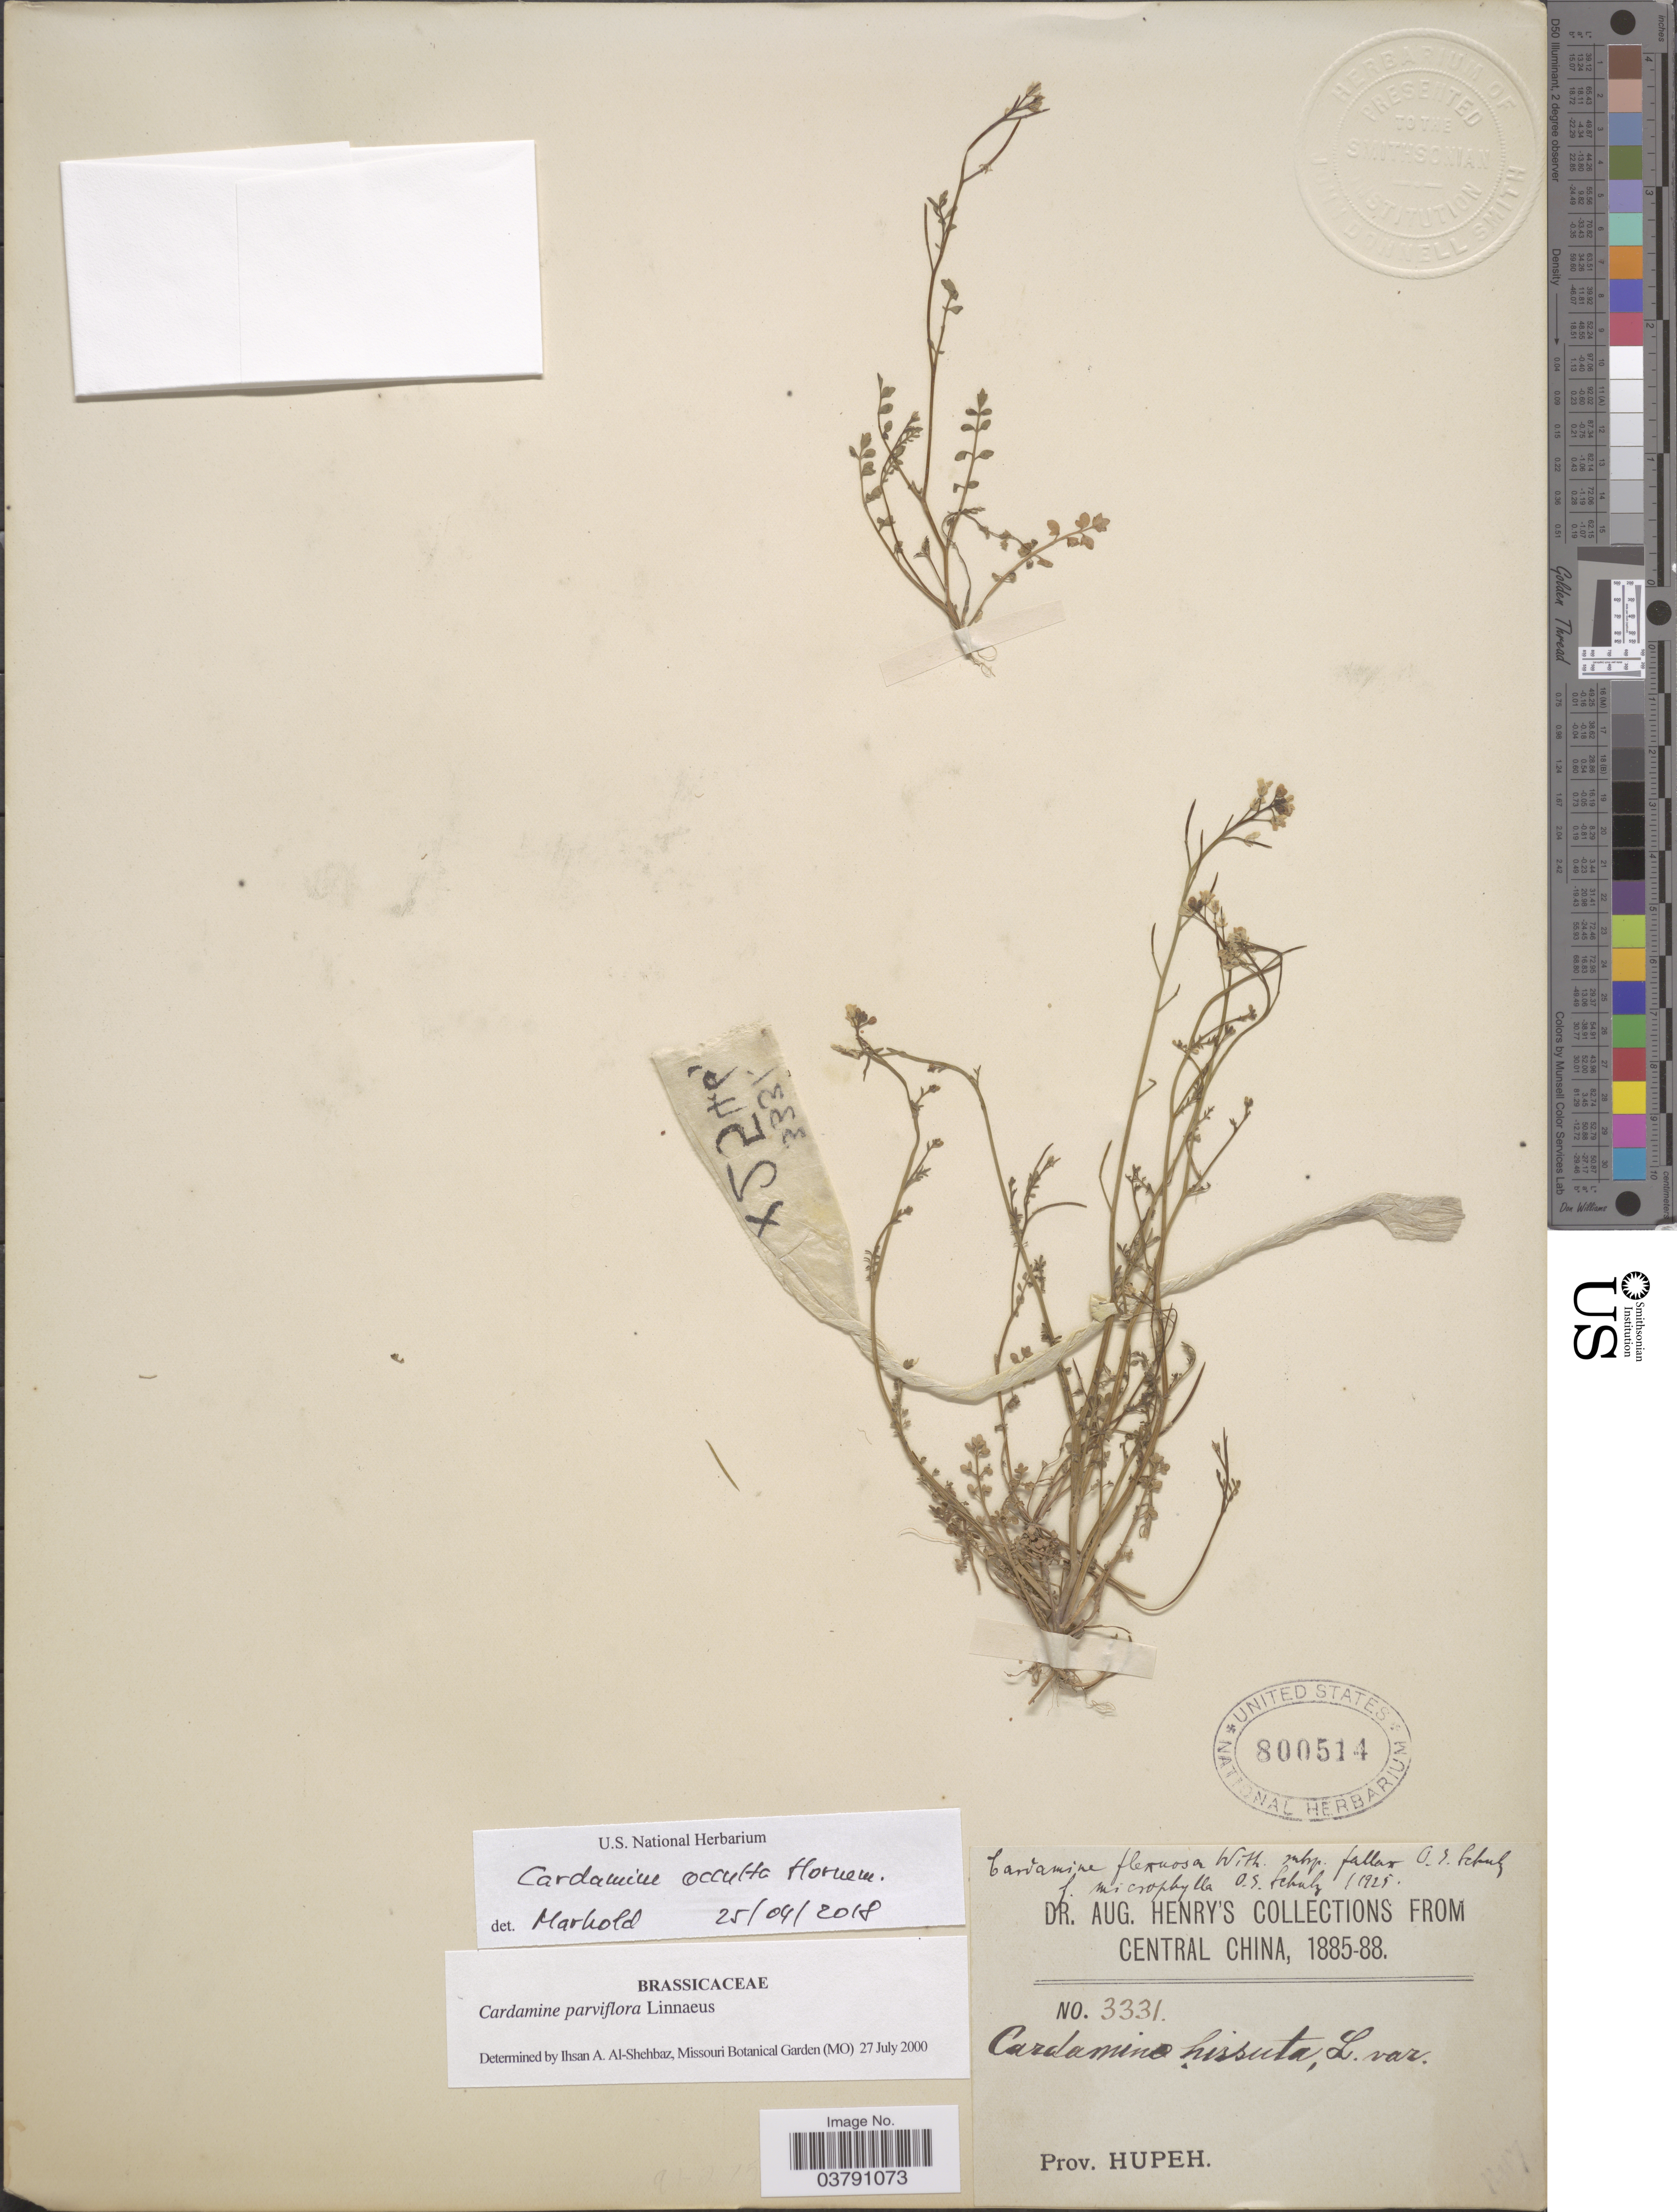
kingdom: Plantae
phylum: Tracheophyta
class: Magnoliopsida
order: Brassicales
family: Brassicaceae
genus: Cardamine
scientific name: Cardamine occulta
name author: Hornem.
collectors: A. Henry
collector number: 3331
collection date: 1885/1888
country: China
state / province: Hubei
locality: Central China, Prov. Hupeh.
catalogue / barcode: US 800514